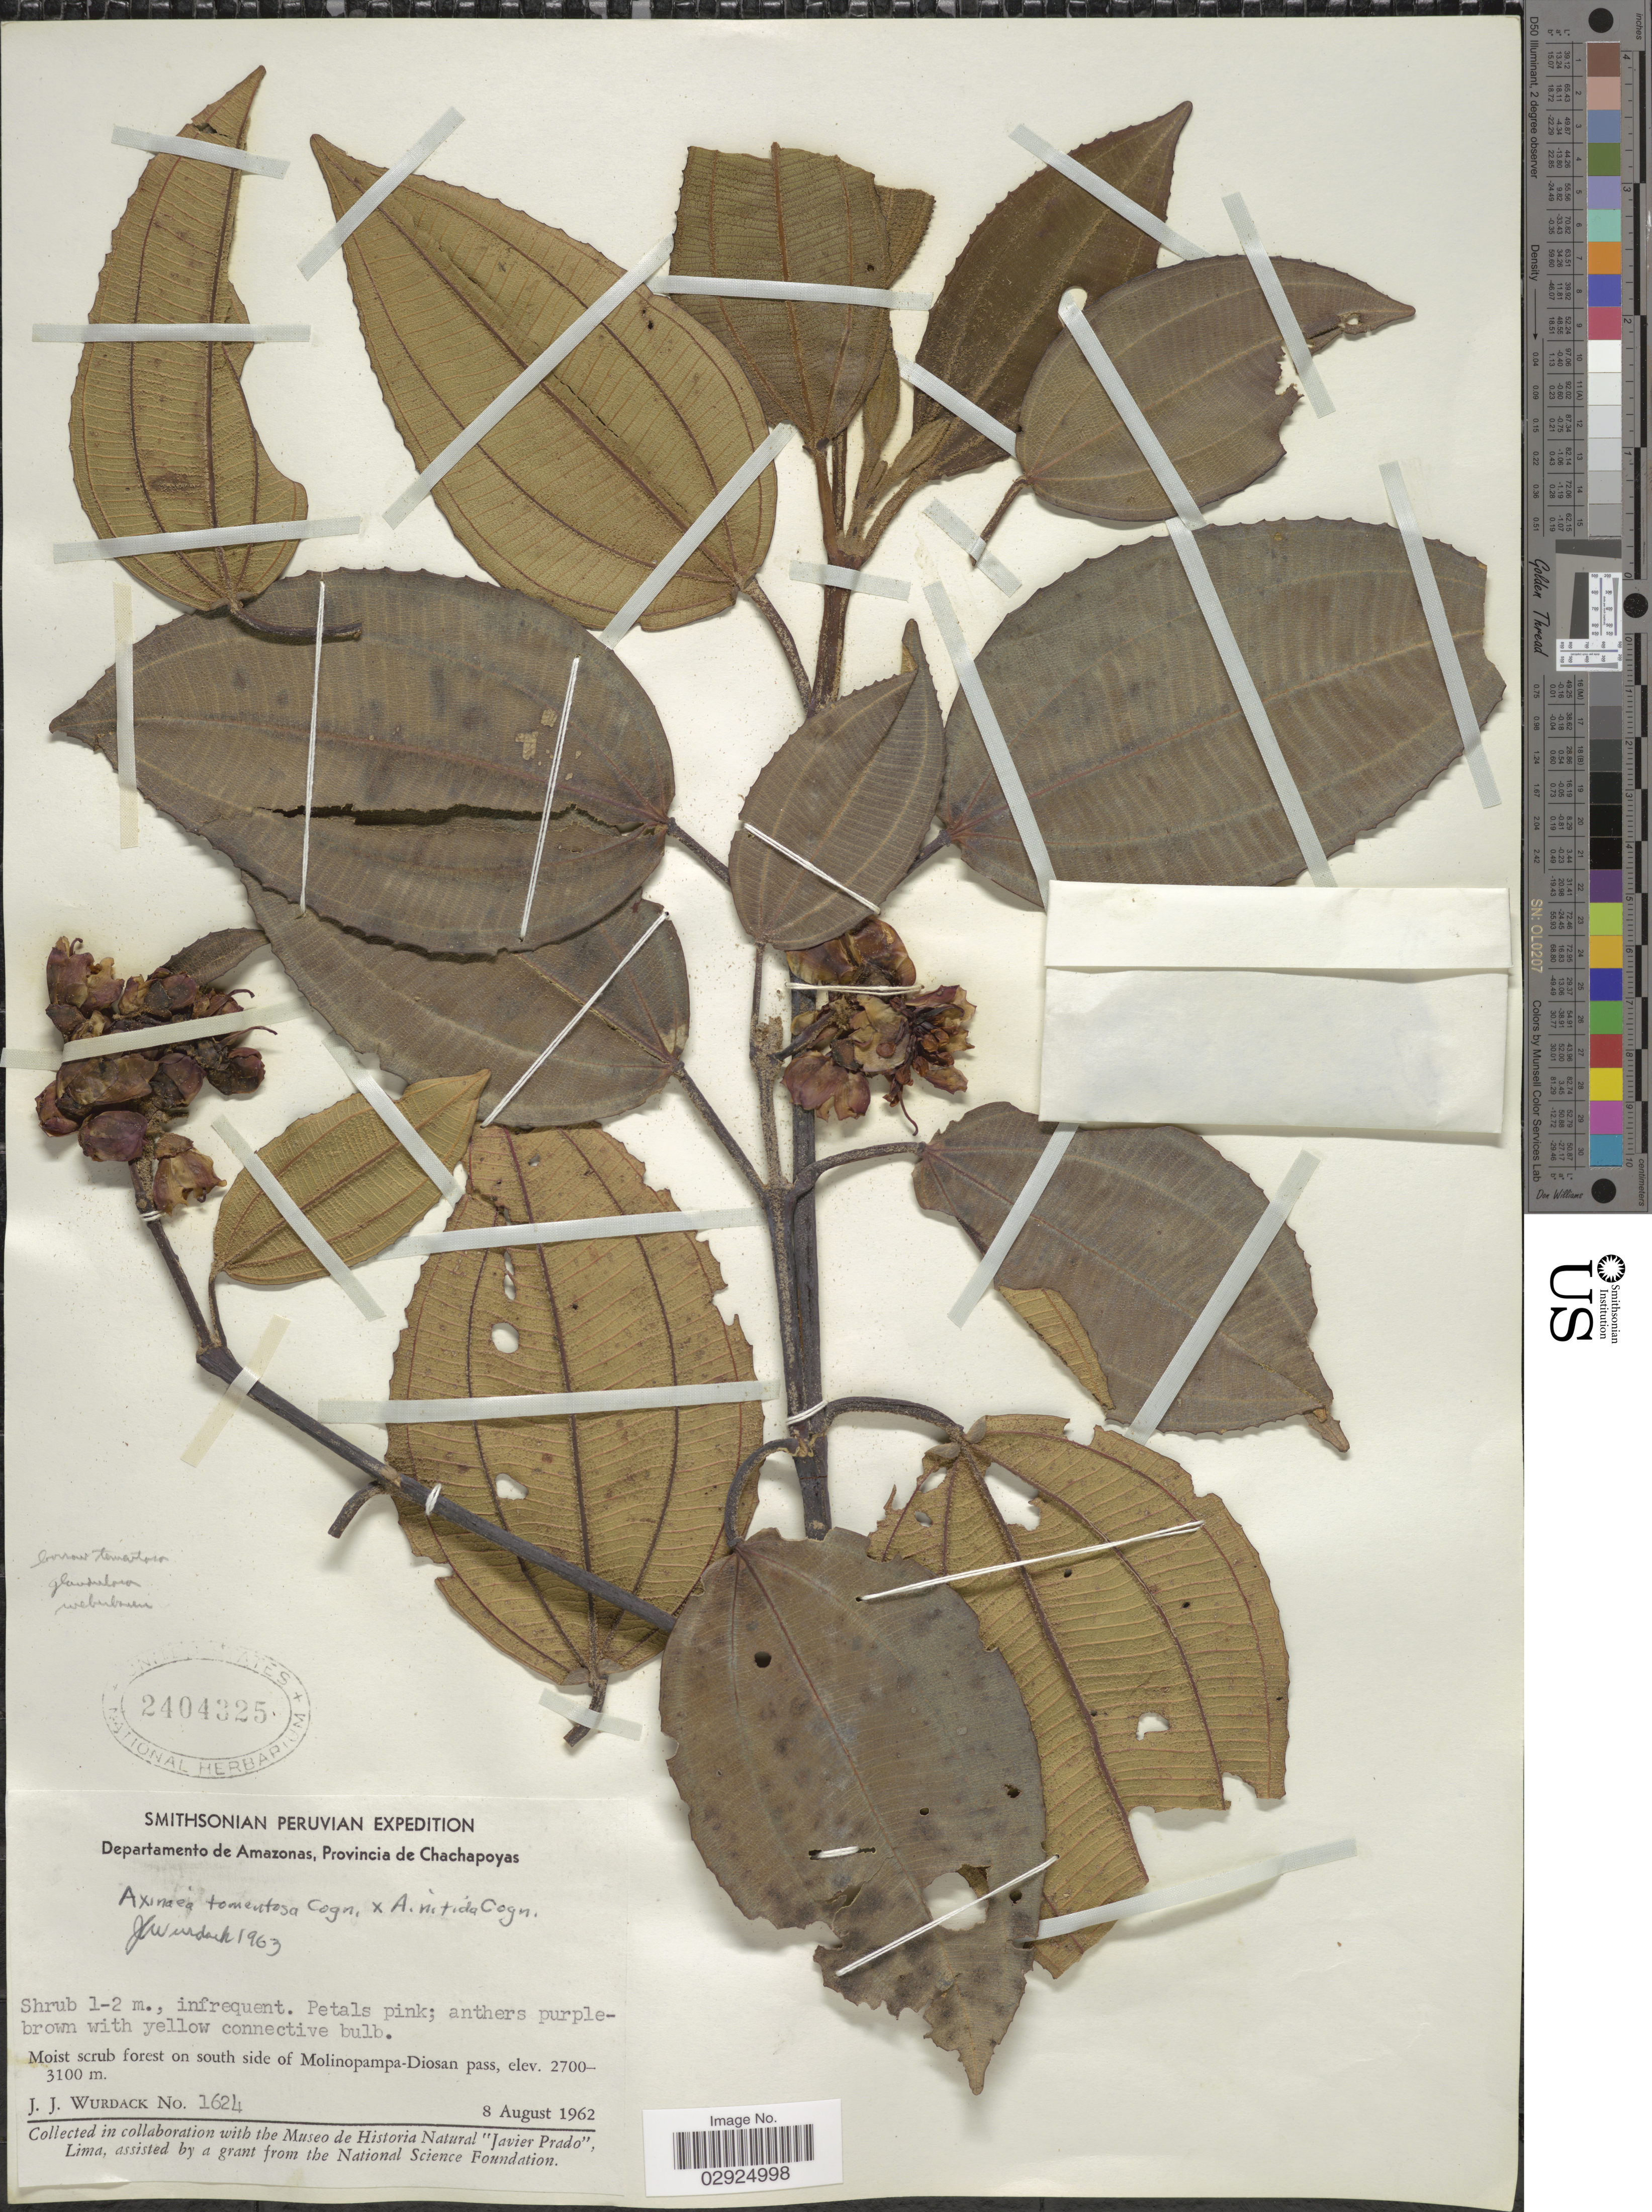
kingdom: Plantae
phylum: Tracheophyta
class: Magnoliopsida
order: Myrtales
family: Melastomataceae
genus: Axinaea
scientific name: Axinaea tomentosa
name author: Cogn.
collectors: J. J. Wurdack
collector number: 1624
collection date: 1962-08-08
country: Peru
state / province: Amazonas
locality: Departamento de Amazonas, Provincia de Chachapoyas, Moist scrub forest on south side of Molinopampa-Diosan pass.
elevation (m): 2700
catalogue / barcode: US 2404325